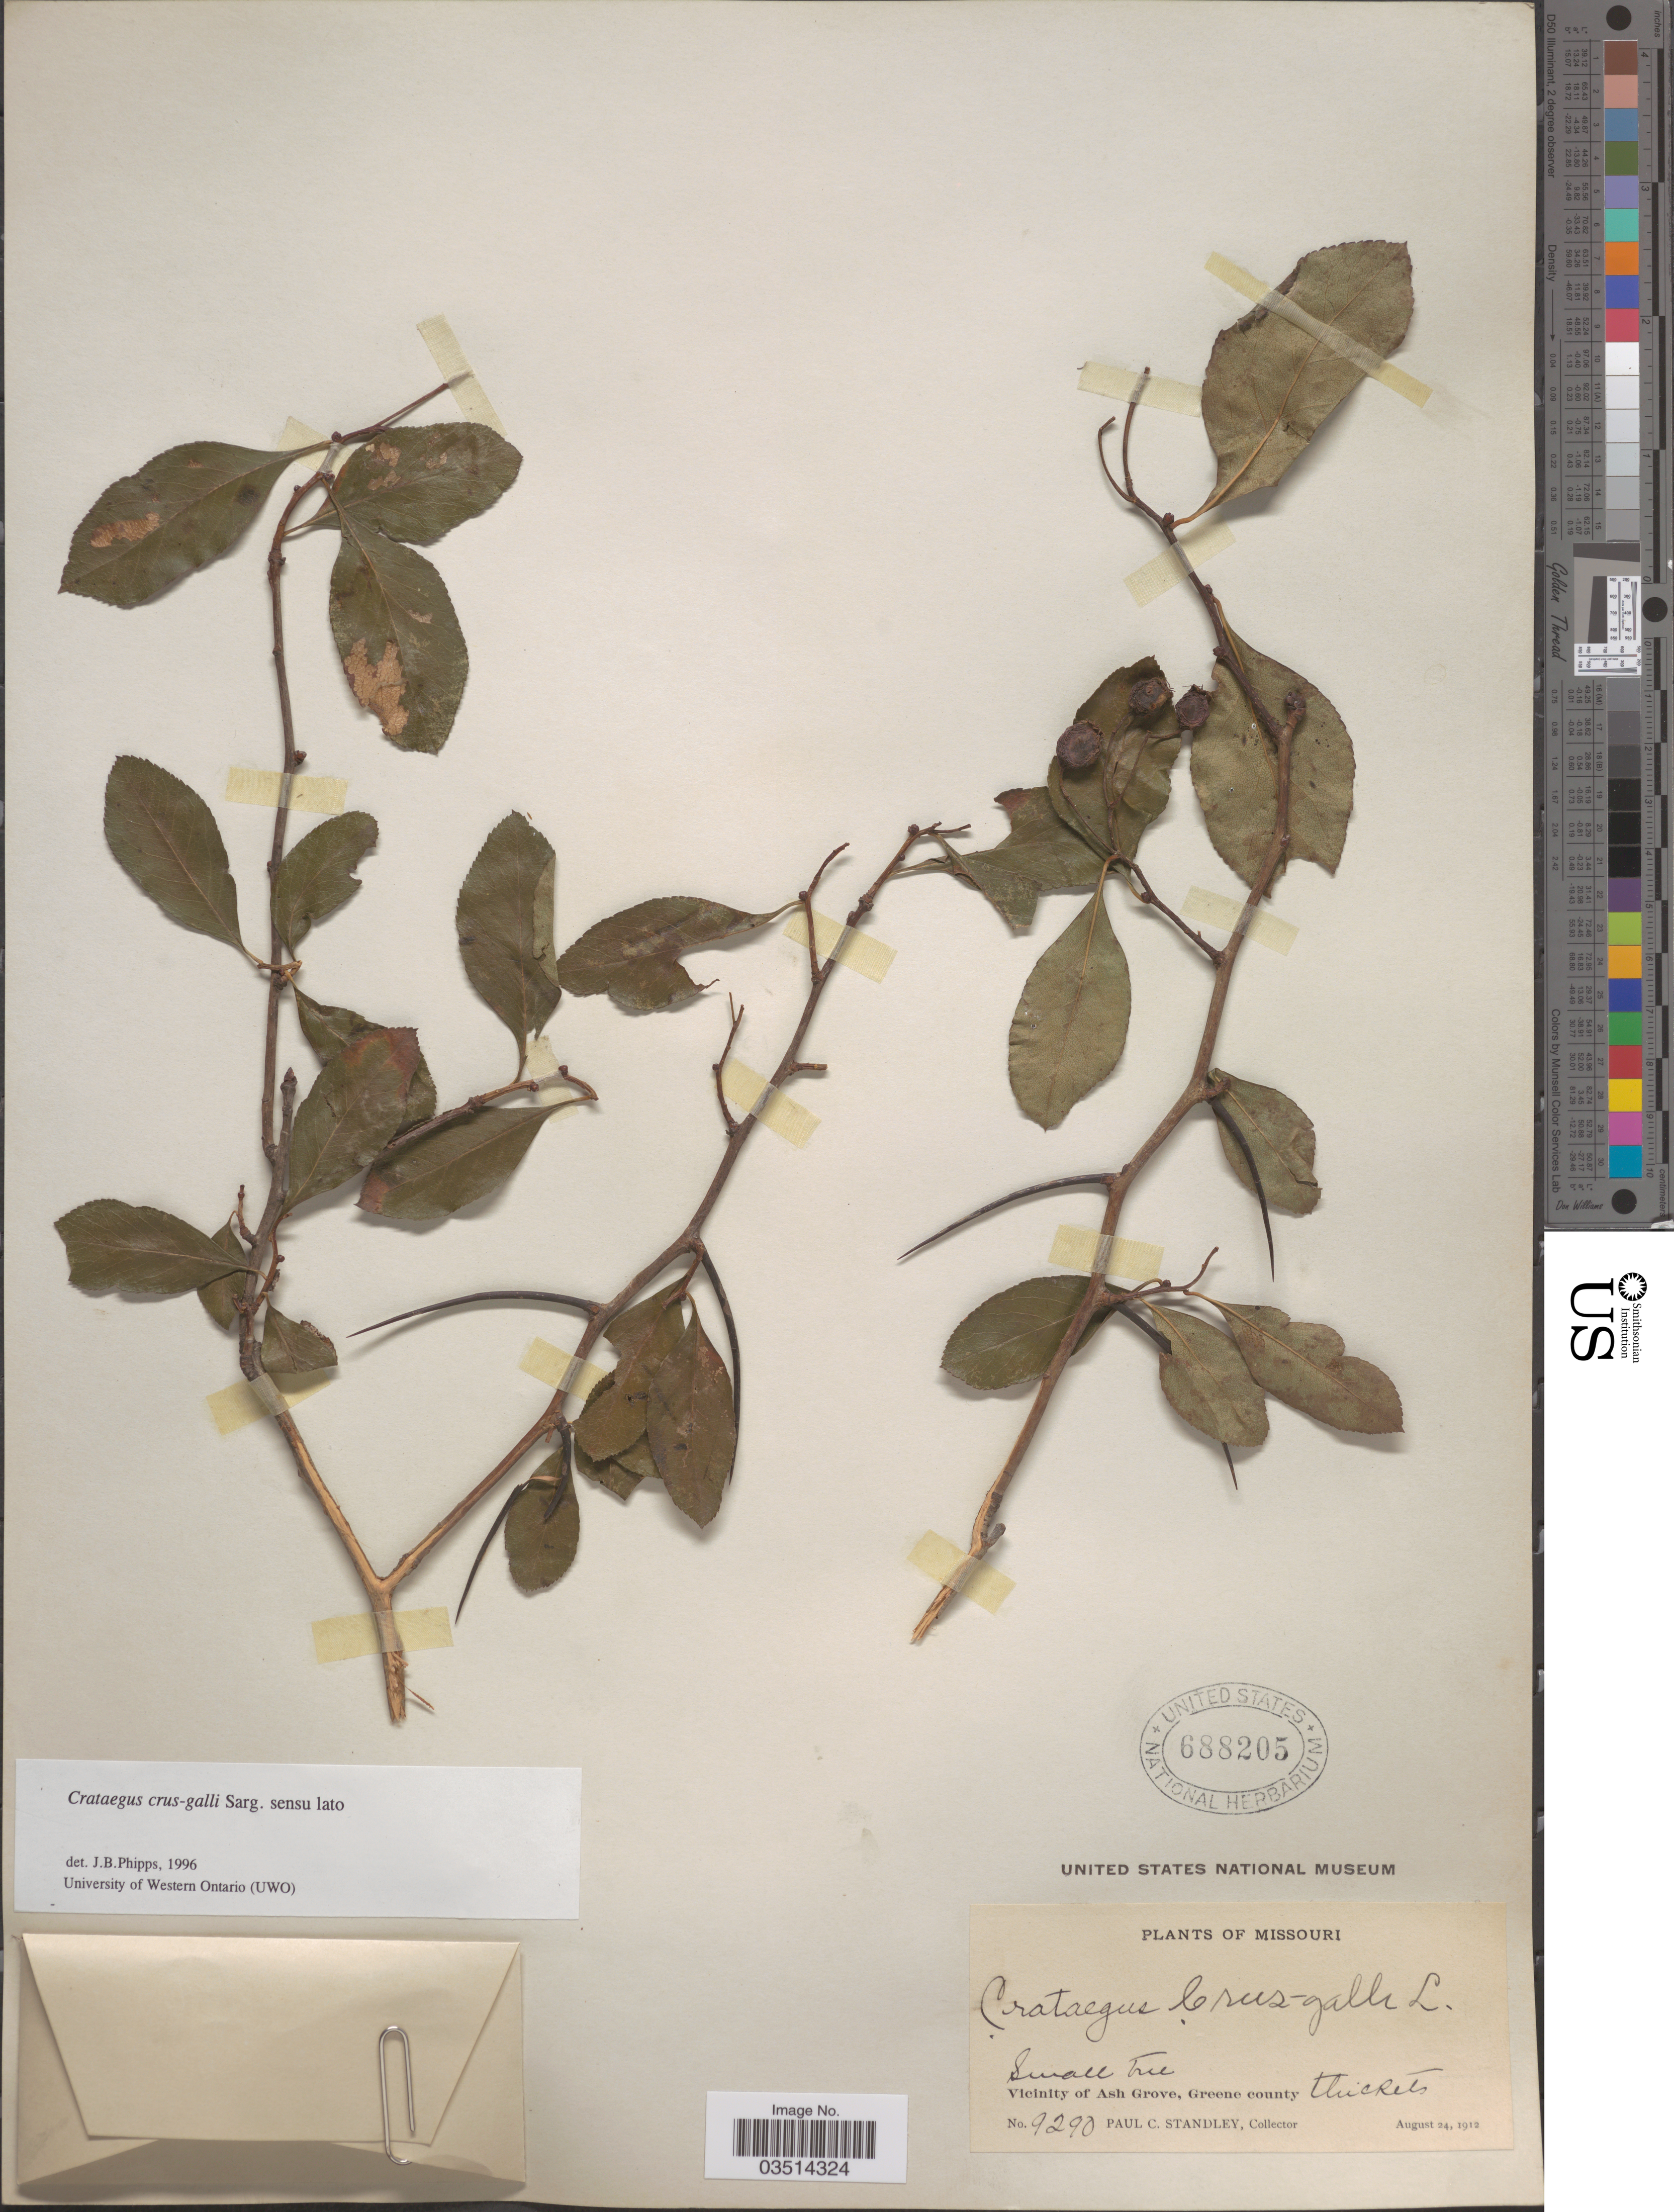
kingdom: Plantae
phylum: Tracheophyta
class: Magnoliopsida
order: Rosales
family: Rosaceae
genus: Crataegus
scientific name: Crataegus crus-galli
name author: L.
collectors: P. C. Standley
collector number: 9290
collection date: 1912-08-24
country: United States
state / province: Missouri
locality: Vicinity of Ash Grove, Greene County.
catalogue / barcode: US 688205